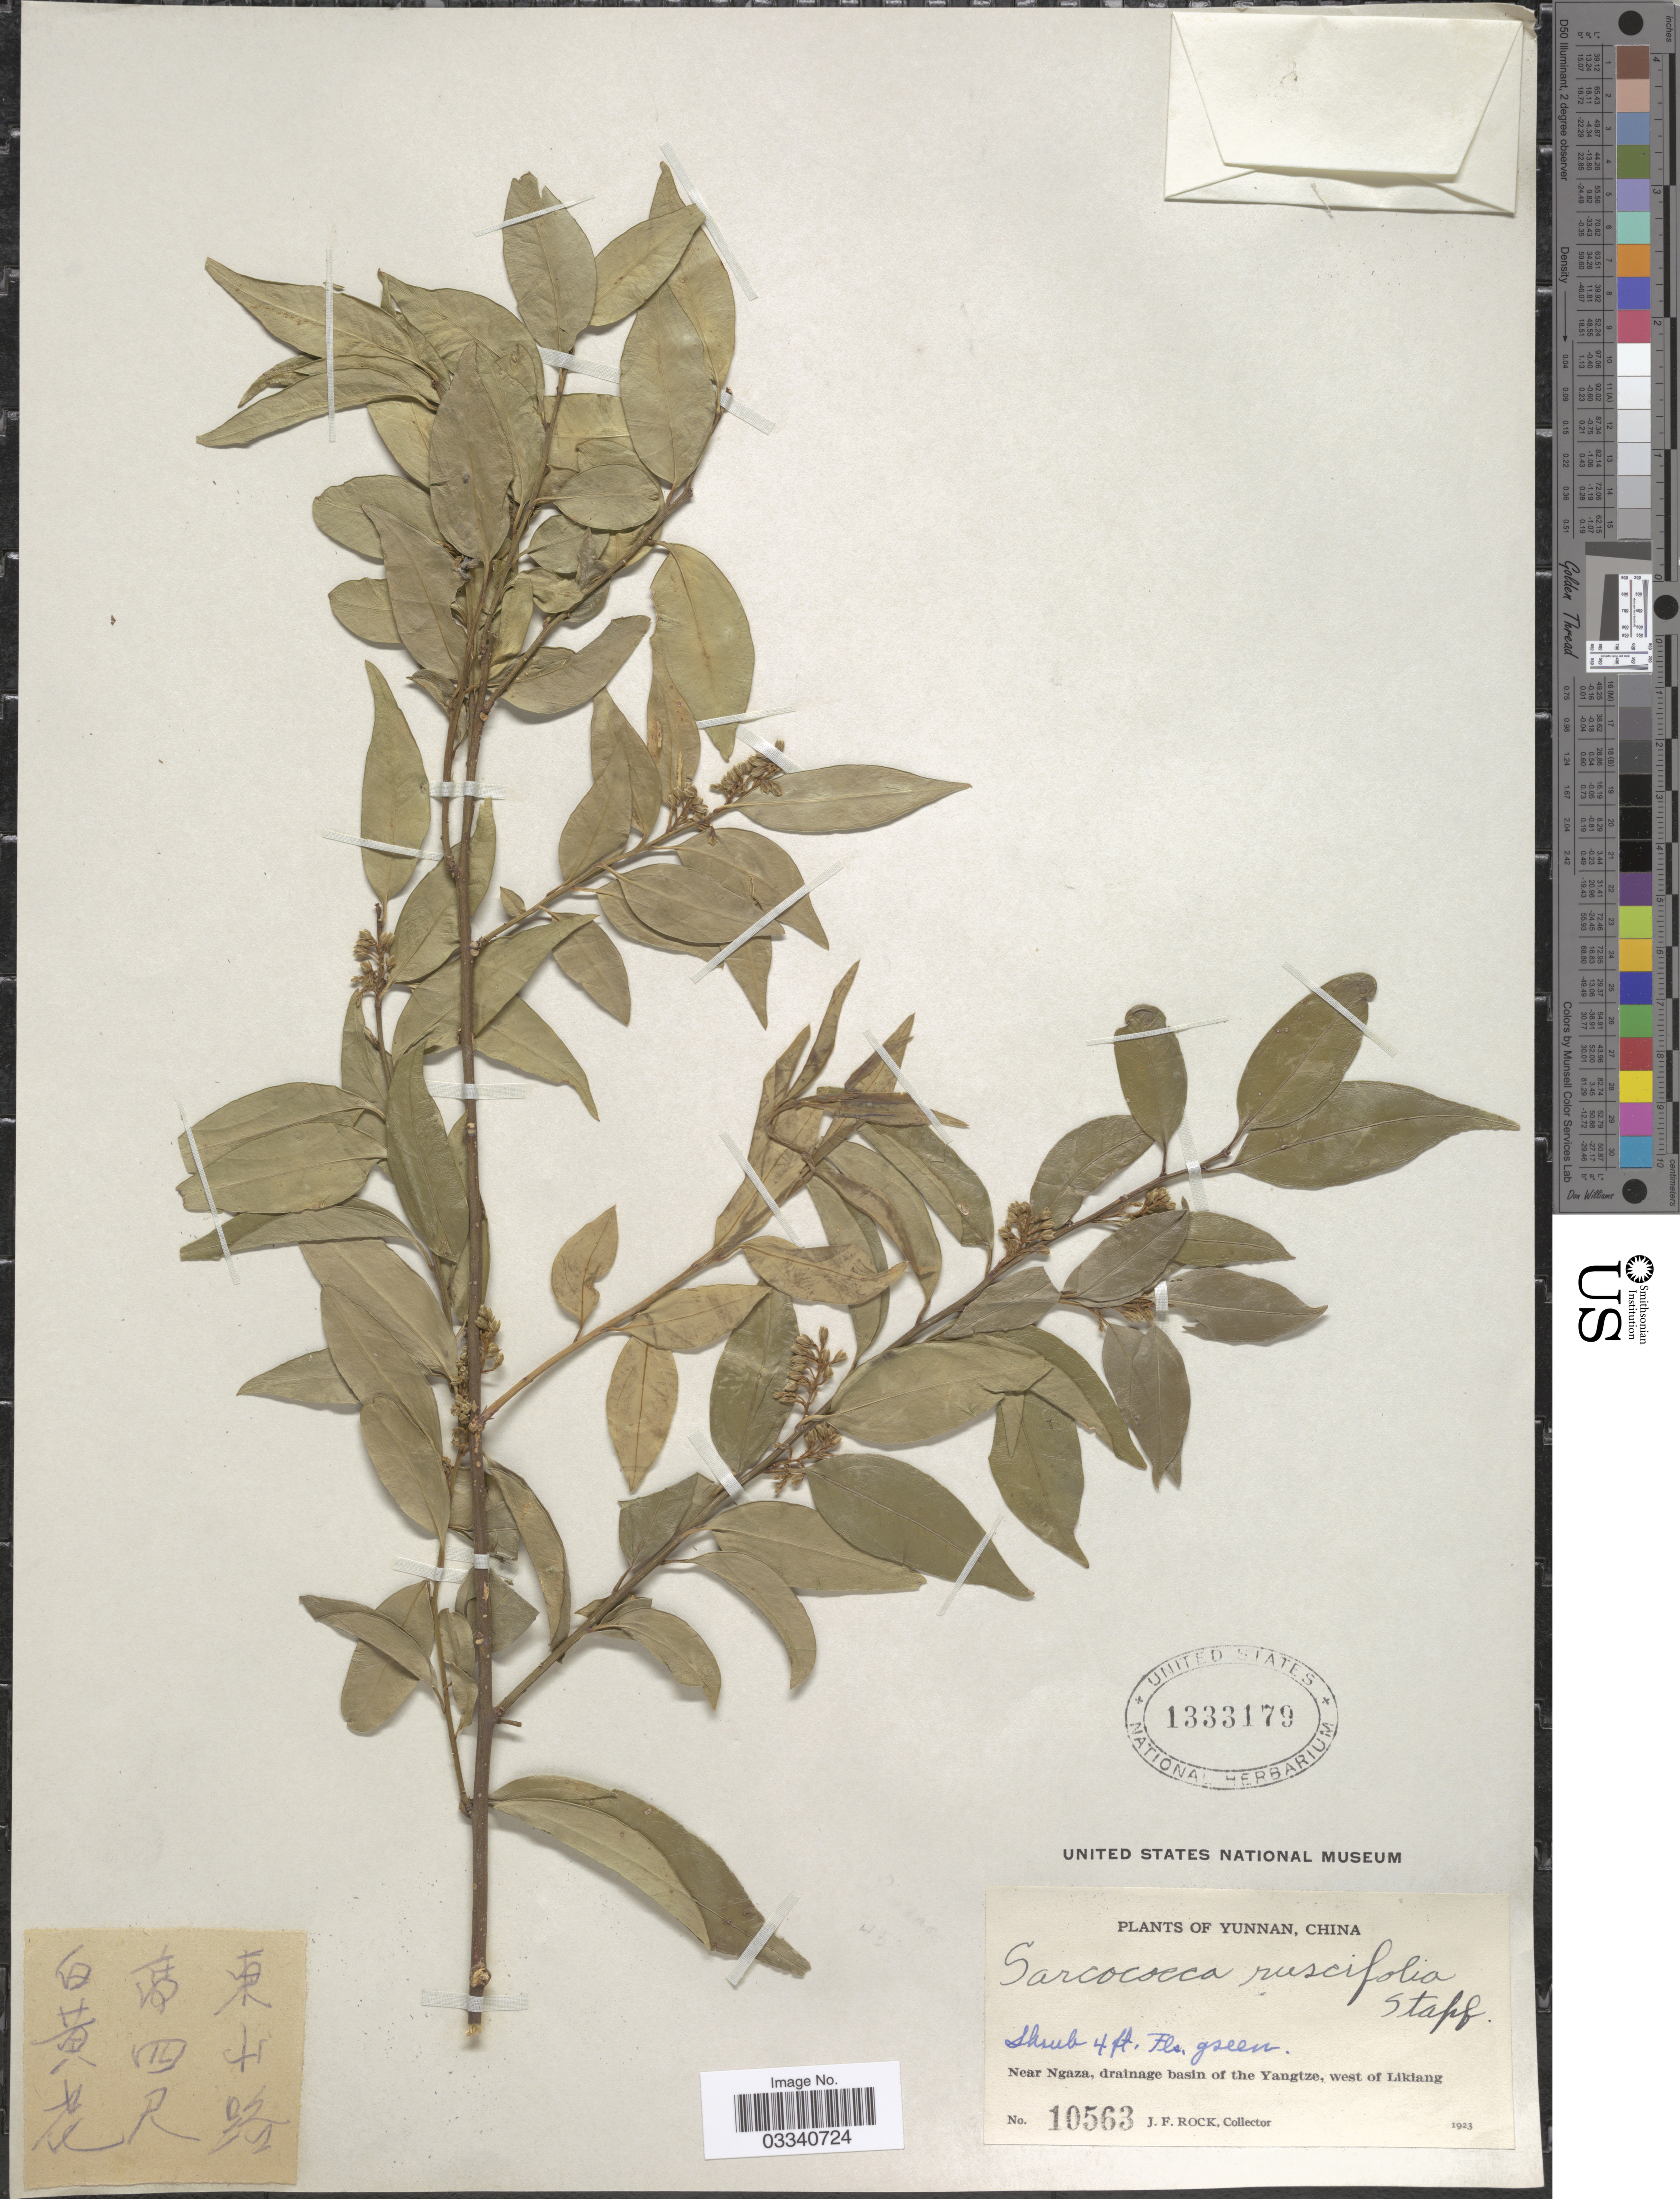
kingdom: Plantae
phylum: Tracheophyta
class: Magnoliopsida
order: Buxales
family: Buxaceae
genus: Sarcococca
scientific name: Sarcococca ruscifolia var. ruscifolia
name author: Stapf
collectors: J. Rock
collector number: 10563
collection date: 1923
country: China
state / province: Yunnan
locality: Near Ngaza, drainage basin of the Yangtze, west of Likiang.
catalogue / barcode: US 1333179